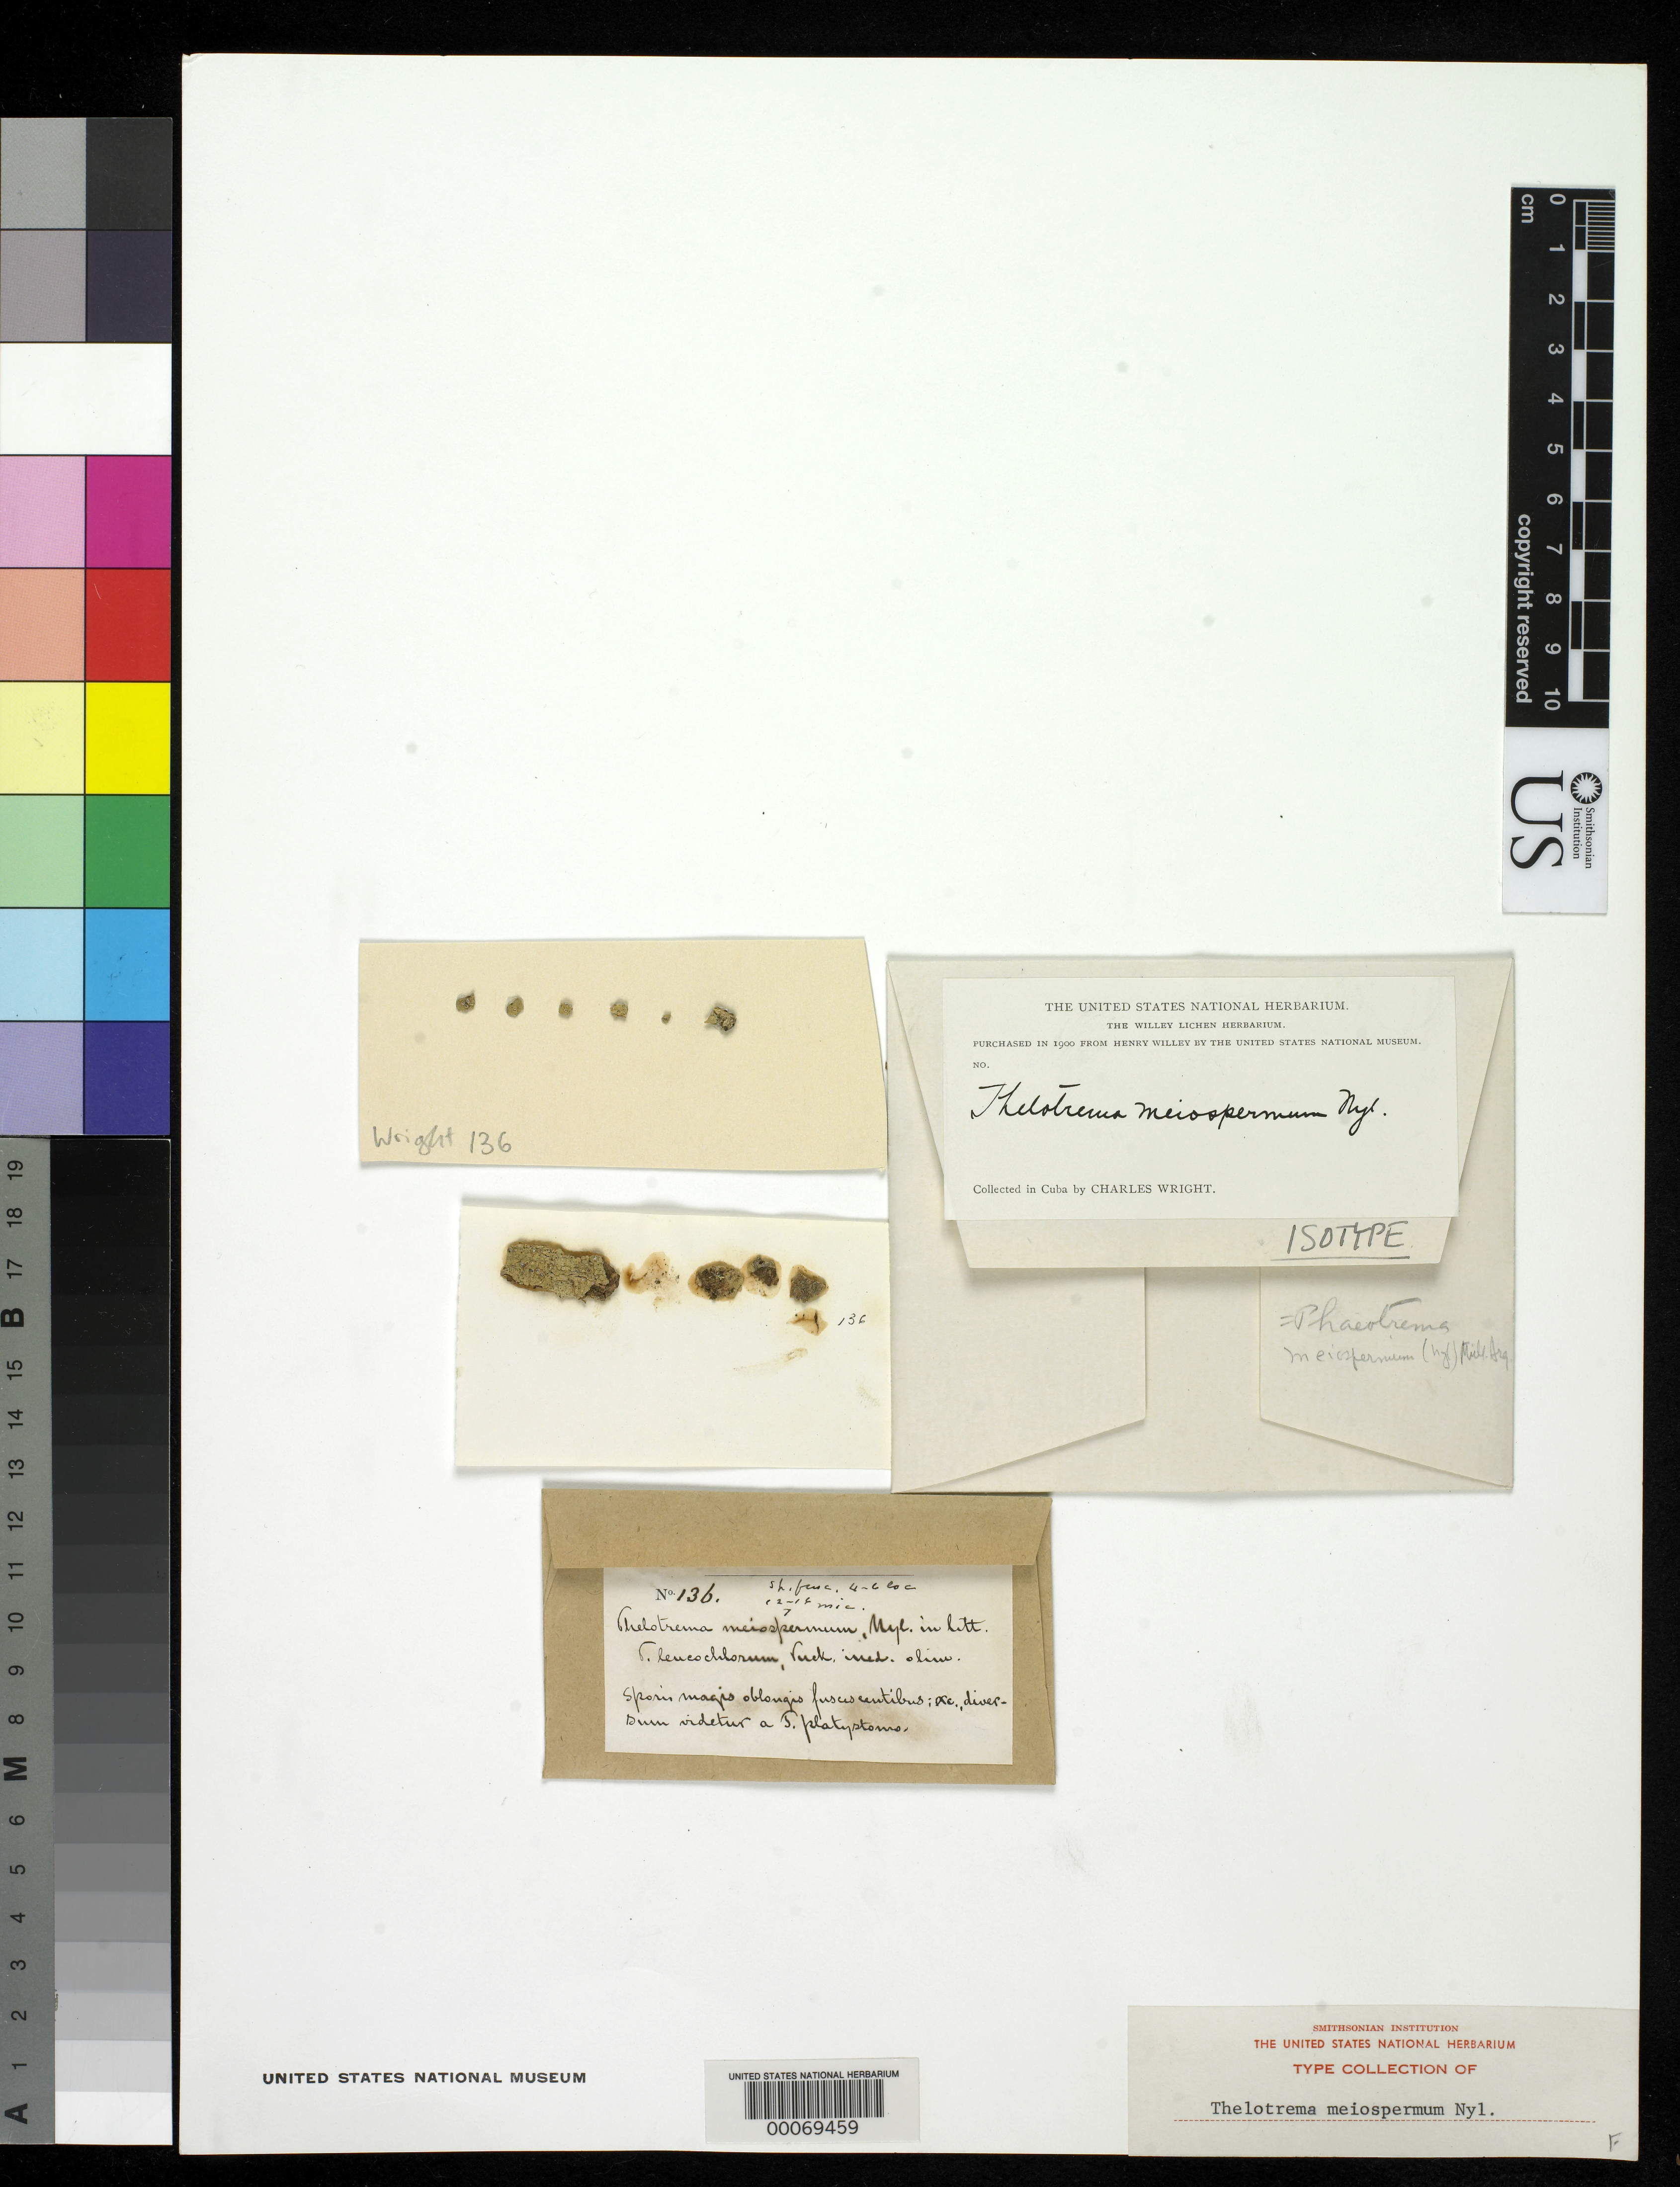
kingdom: Fungi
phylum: Ascomycota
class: Lecanoromycetes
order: Ostropales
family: Graphidaceae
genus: Thelotrema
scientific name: Thelotrema meiospermum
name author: Nyl.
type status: Isotype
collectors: C. Wright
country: Cuba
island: Greater Antilles